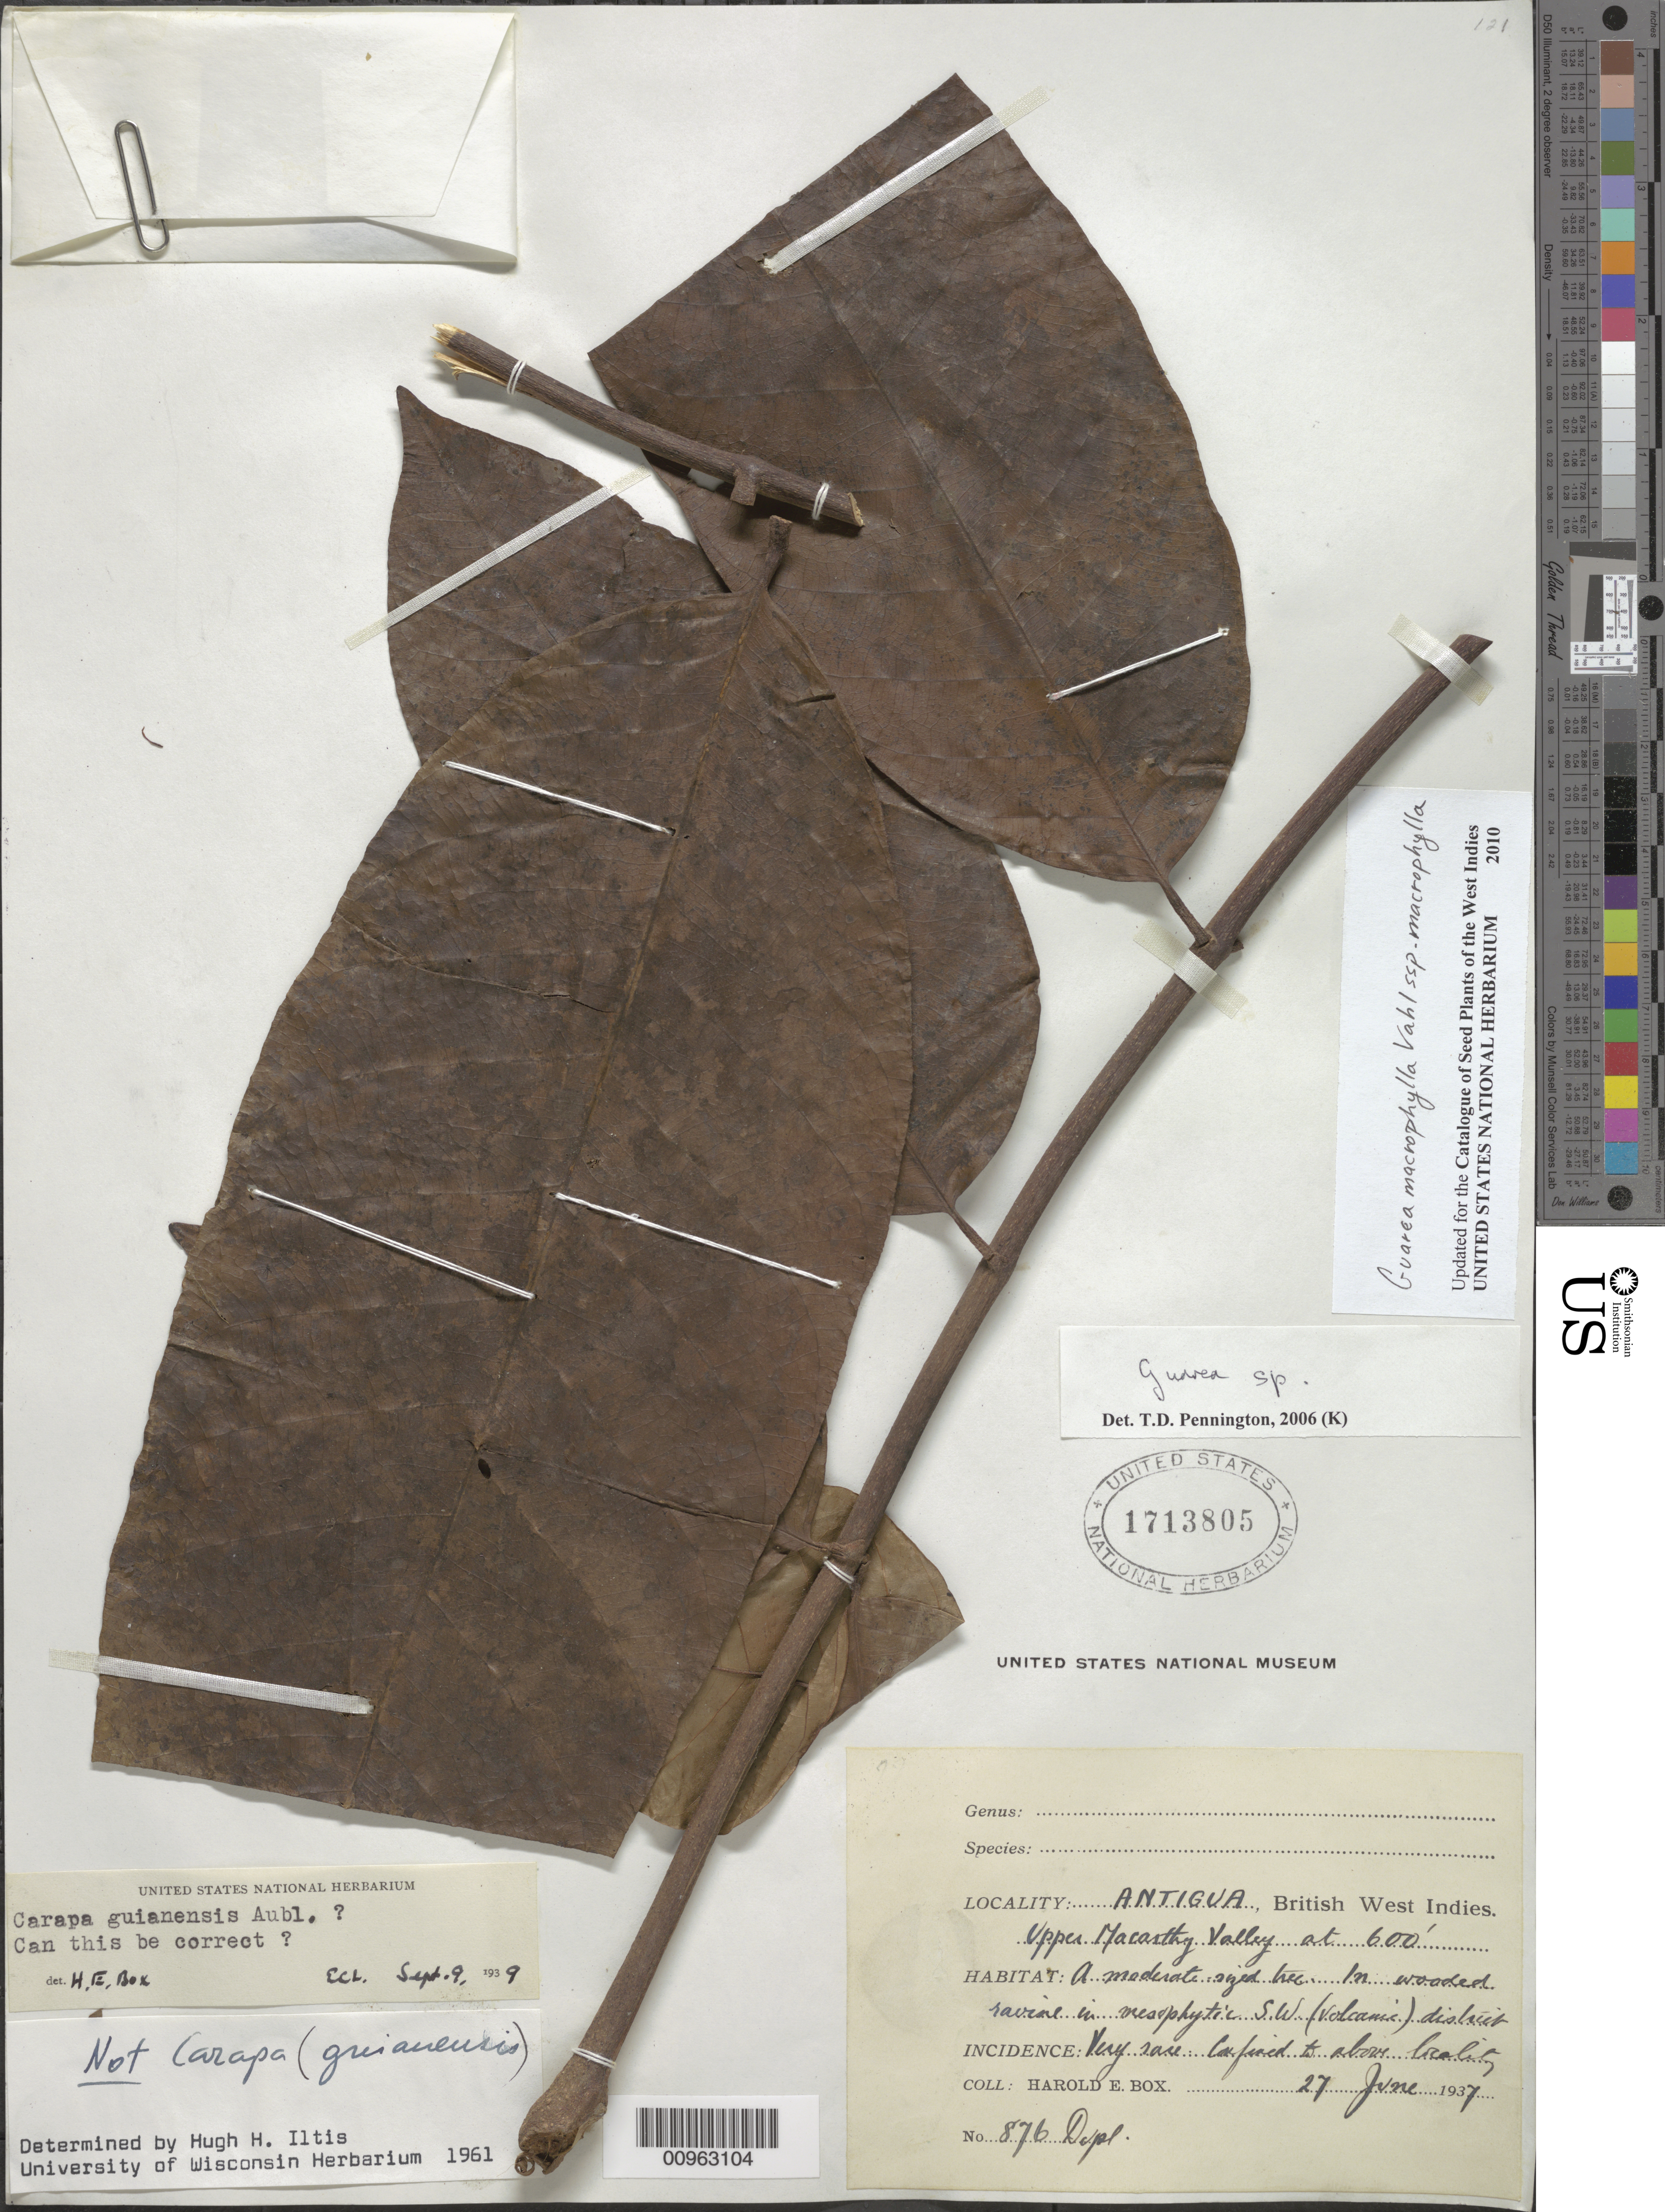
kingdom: Plantae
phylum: Tracheophyta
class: Magnoliopsida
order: Sapindales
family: Meliaceae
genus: Guarea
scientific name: Guarea sp.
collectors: H. E. Box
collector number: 876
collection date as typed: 27 Jun 1937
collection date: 1937-06-27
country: Antigua and Barbuda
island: Antigua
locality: Upper Macarthy Valley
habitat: In wooded ravine in mesophytic SW (Volcanic) district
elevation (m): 600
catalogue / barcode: US 1713805